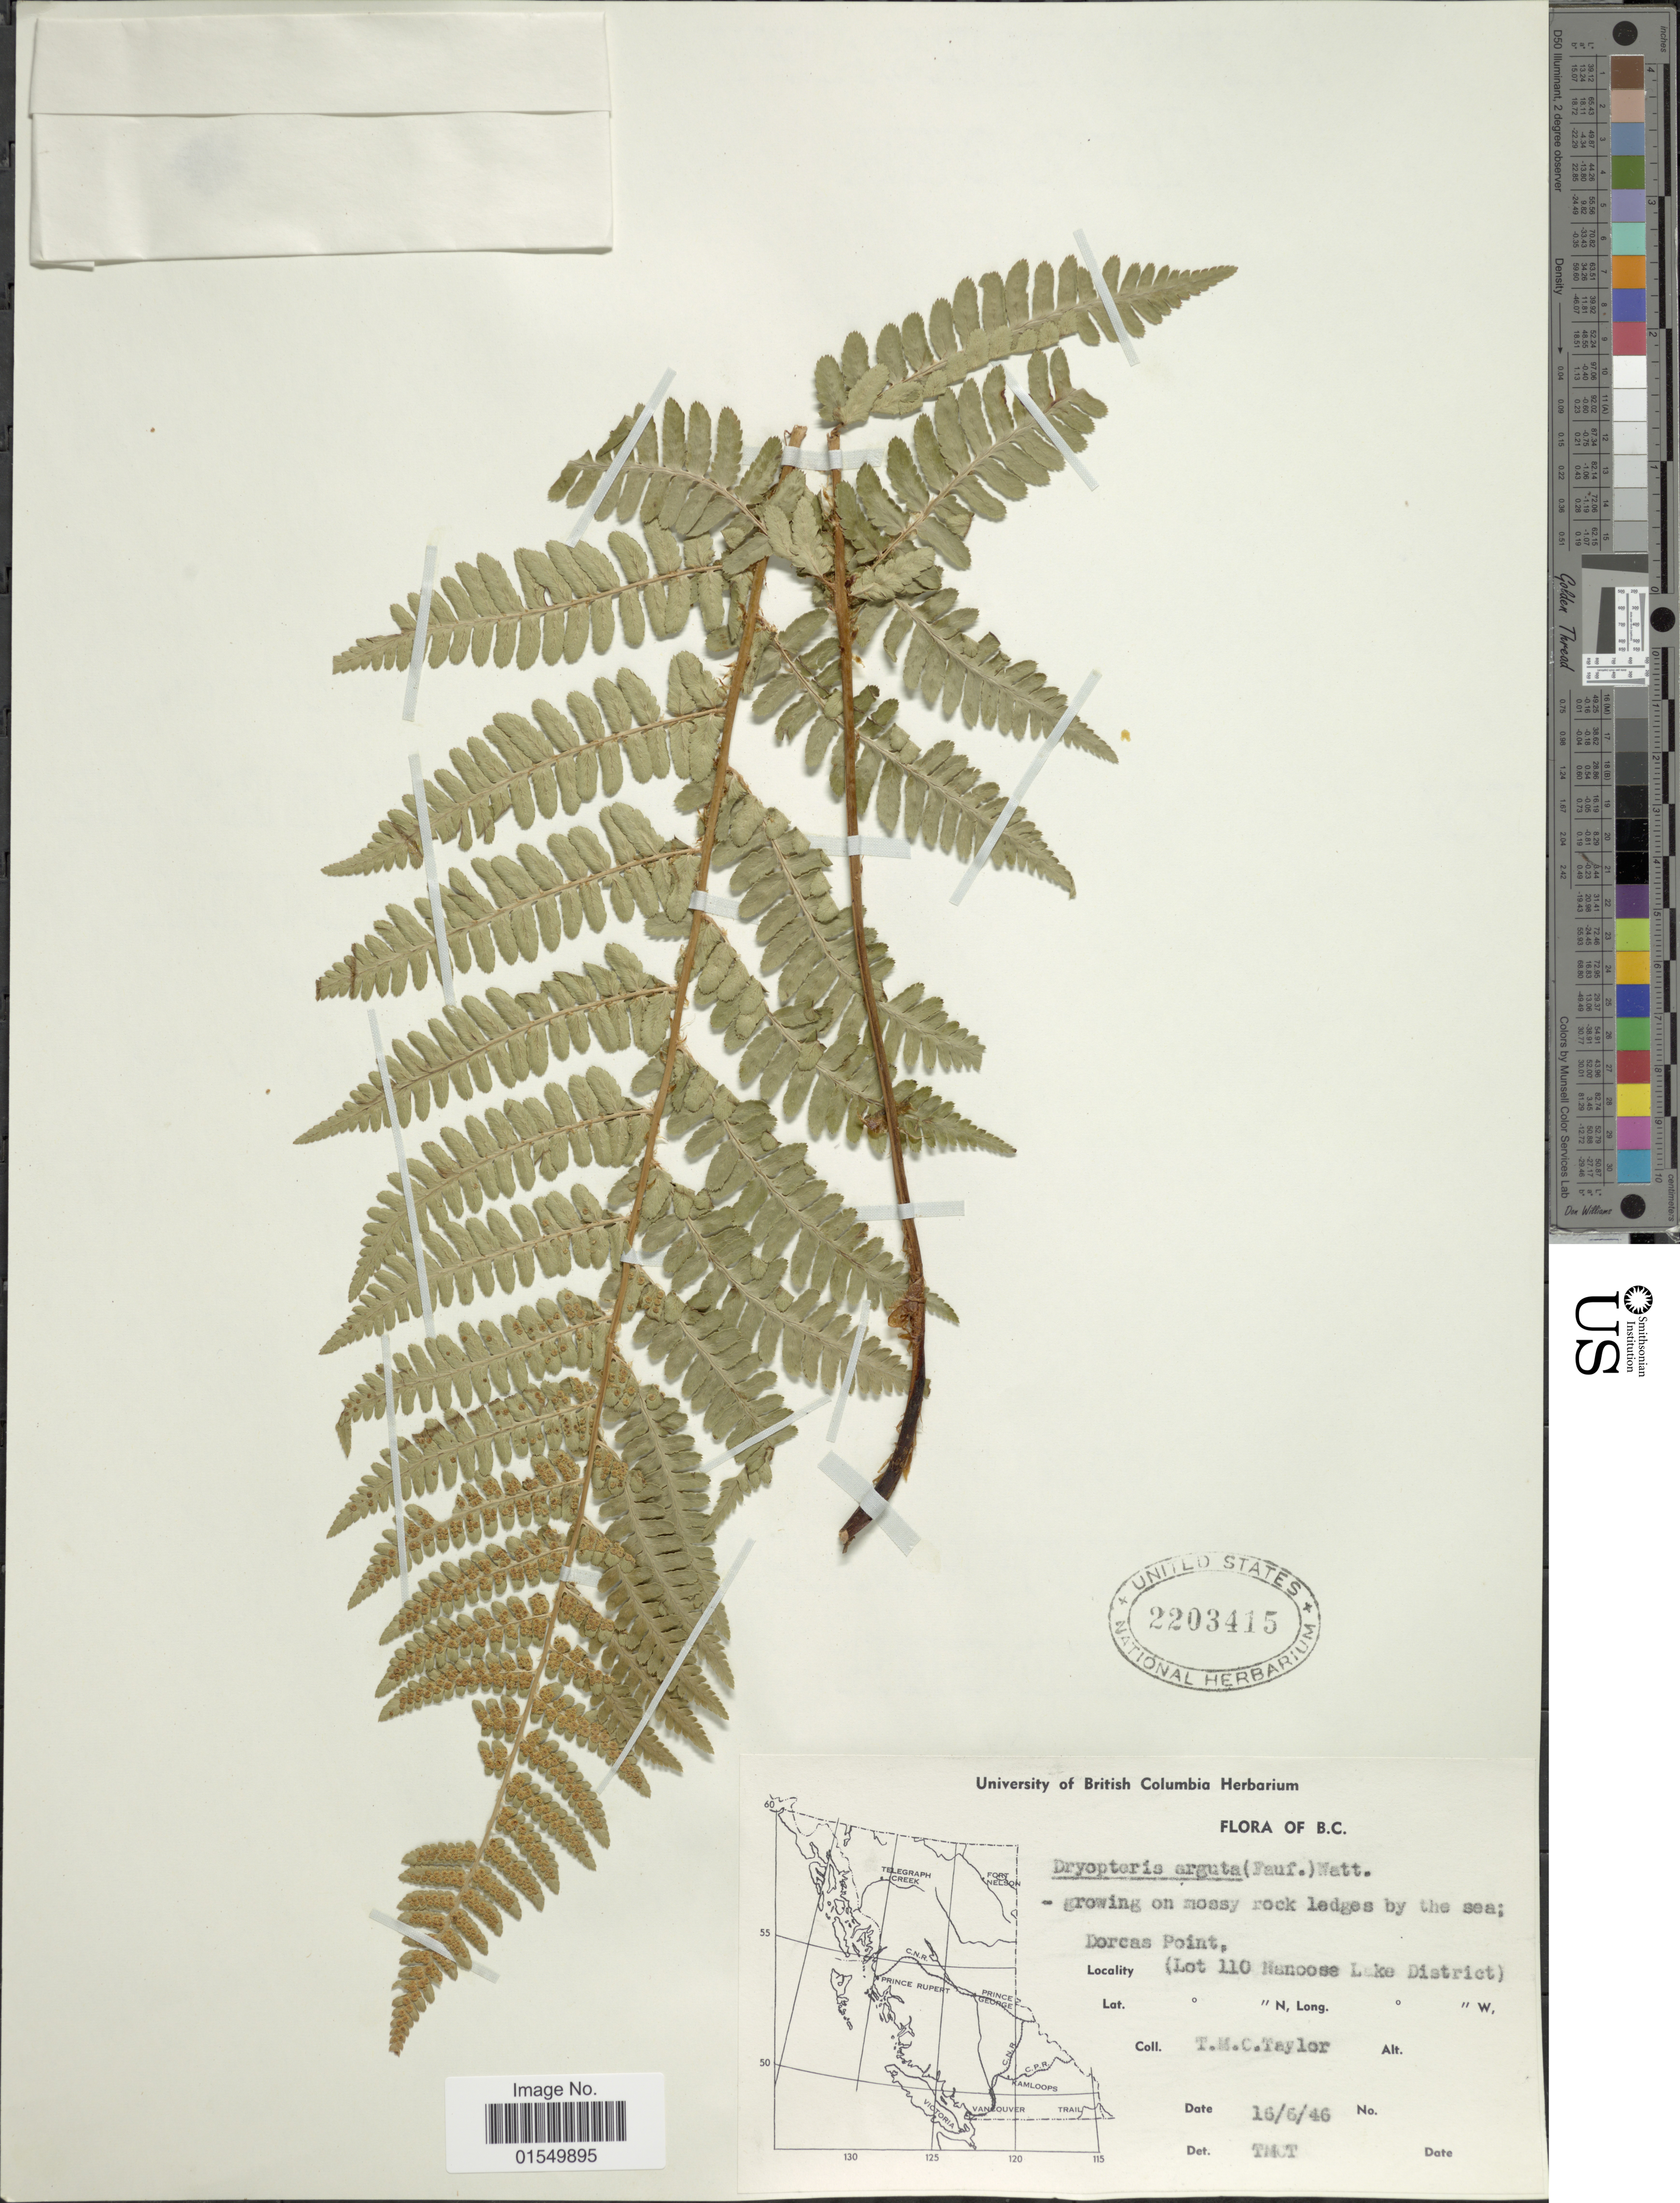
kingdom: Plantae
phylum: Tracheophyta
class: Polypodiopsida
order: Polypodiales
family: Dryopteridaceae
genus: Dryopteris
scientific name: Dryopteris arguta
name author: (Kaulf.) Maxon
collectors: T. M. C. Taylor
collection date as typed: Transcribed d/m/y: 16/6/46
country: Mexico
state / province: Baja California Norte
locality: B. C., Dorcas Point, (Lot 110 Nanoose Lake District)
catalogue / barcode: US 2203415